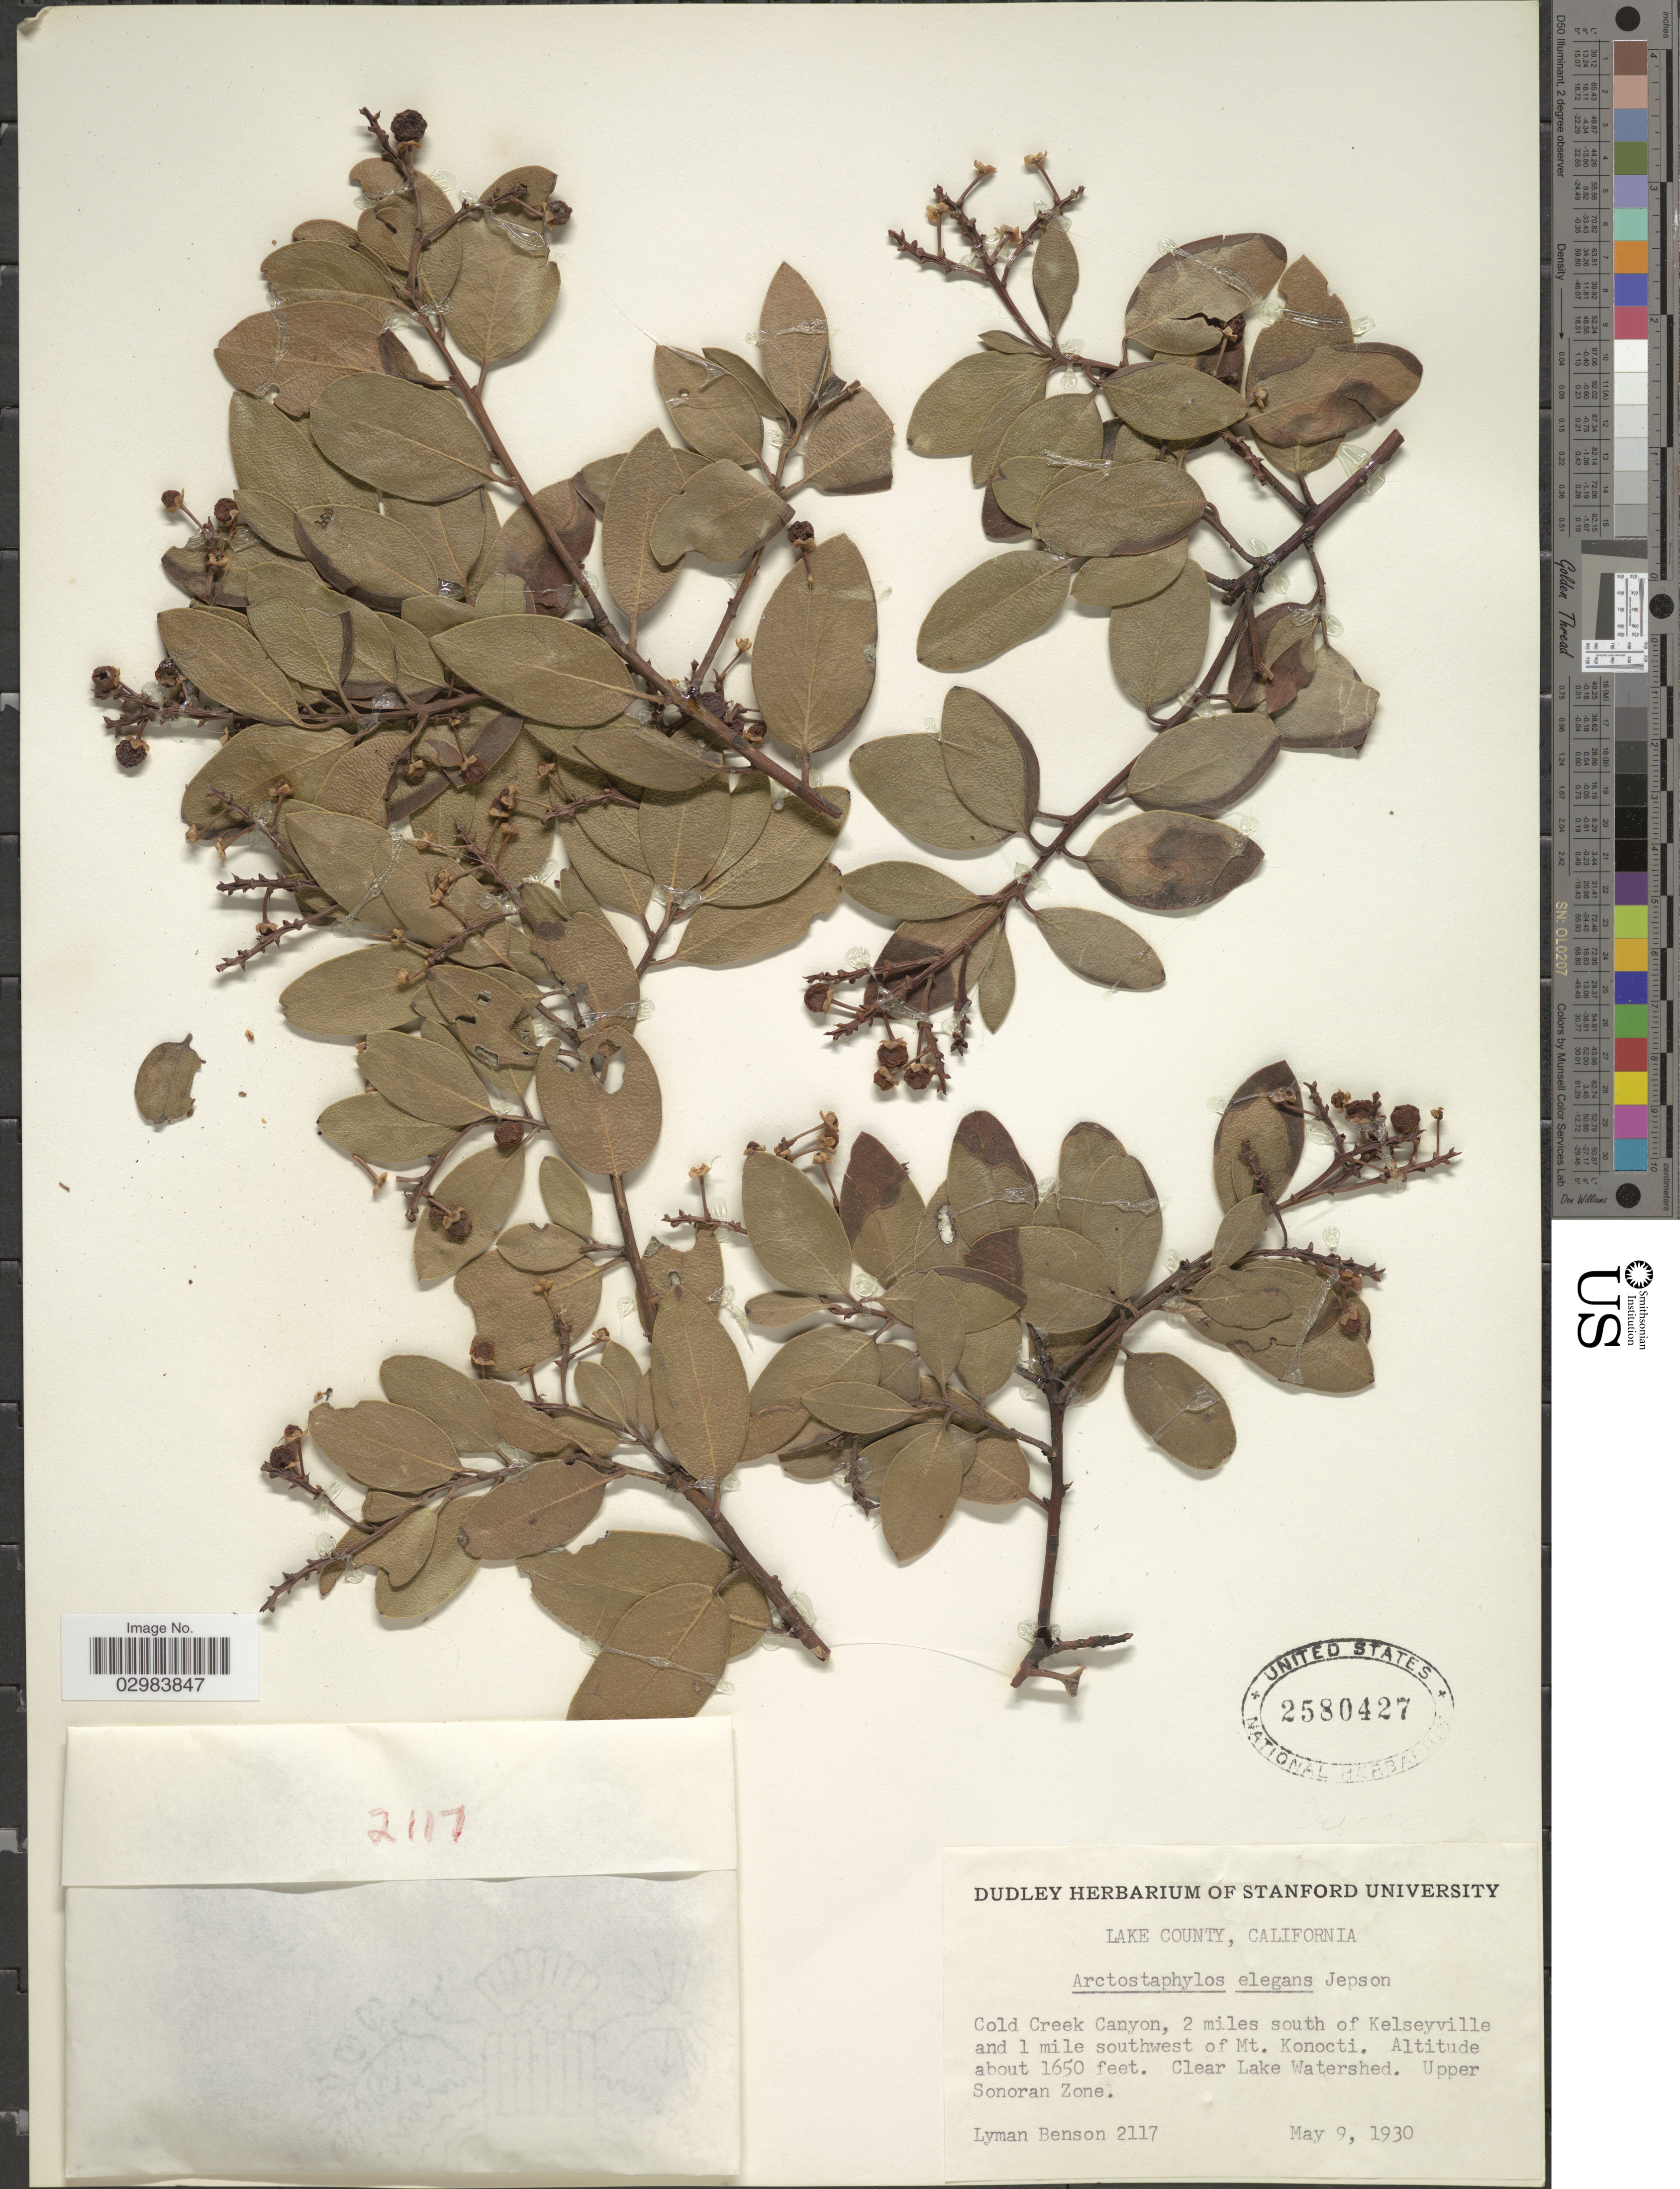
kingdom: Plantae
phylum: Tracheophyta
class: Magnoliopsida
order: Ericales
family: Ericaceae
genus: Arctostaphylos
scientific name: Arctostaphylos elegans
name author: Jeps.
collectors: L. D. Benson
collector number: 2117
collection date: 1930-05-09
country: United States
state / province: California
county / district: Lake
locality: Lake County, Cold Creek Canyon, 2 miles south of Kelseyville and 1 mile southwest of Mt. Konocti, Clear Lake Watershed, Upper Sonoran Zone.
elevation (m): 503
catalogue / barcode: US 2580427